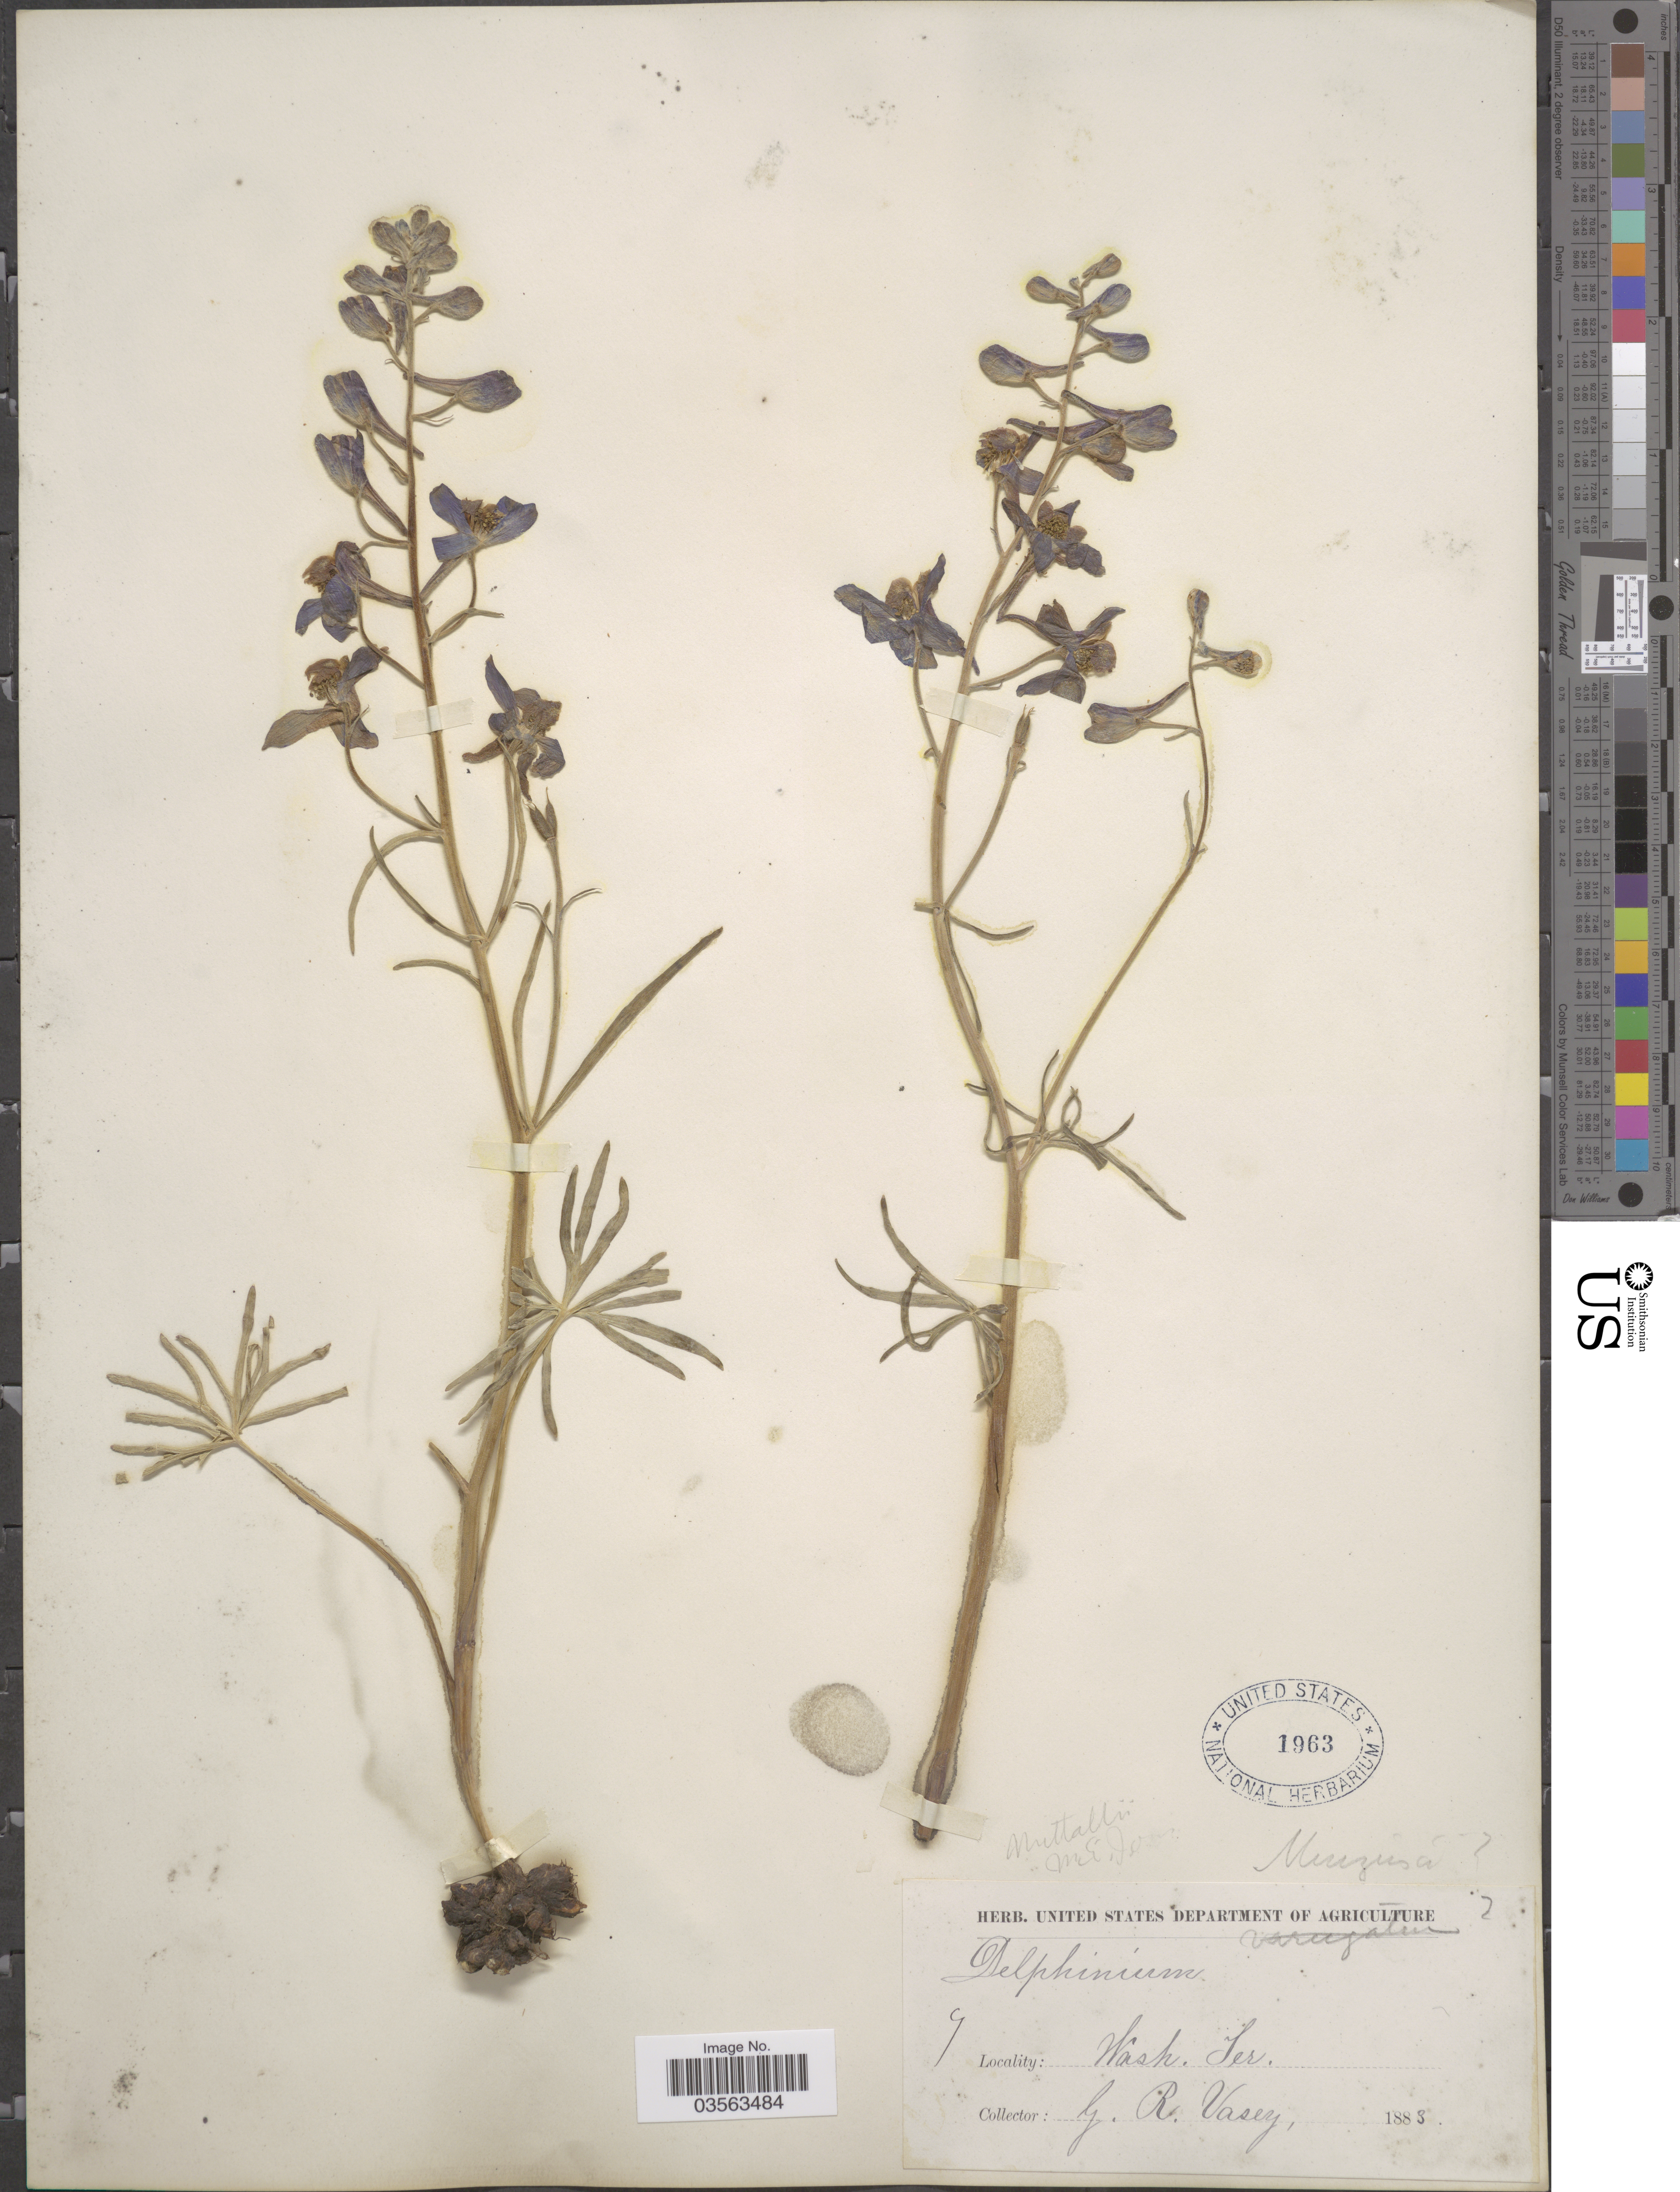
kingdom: Plantae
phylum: Tracheophyta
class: Magnoliopsida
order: Ranunculales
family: Ranunculaceae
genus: Delphinium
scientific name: Delphinium menziesii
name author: DC.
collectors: G. R. Vasey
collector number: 7*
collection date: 1883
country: United States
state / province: Washington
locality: Wash. Ter.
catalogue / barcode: US 1963